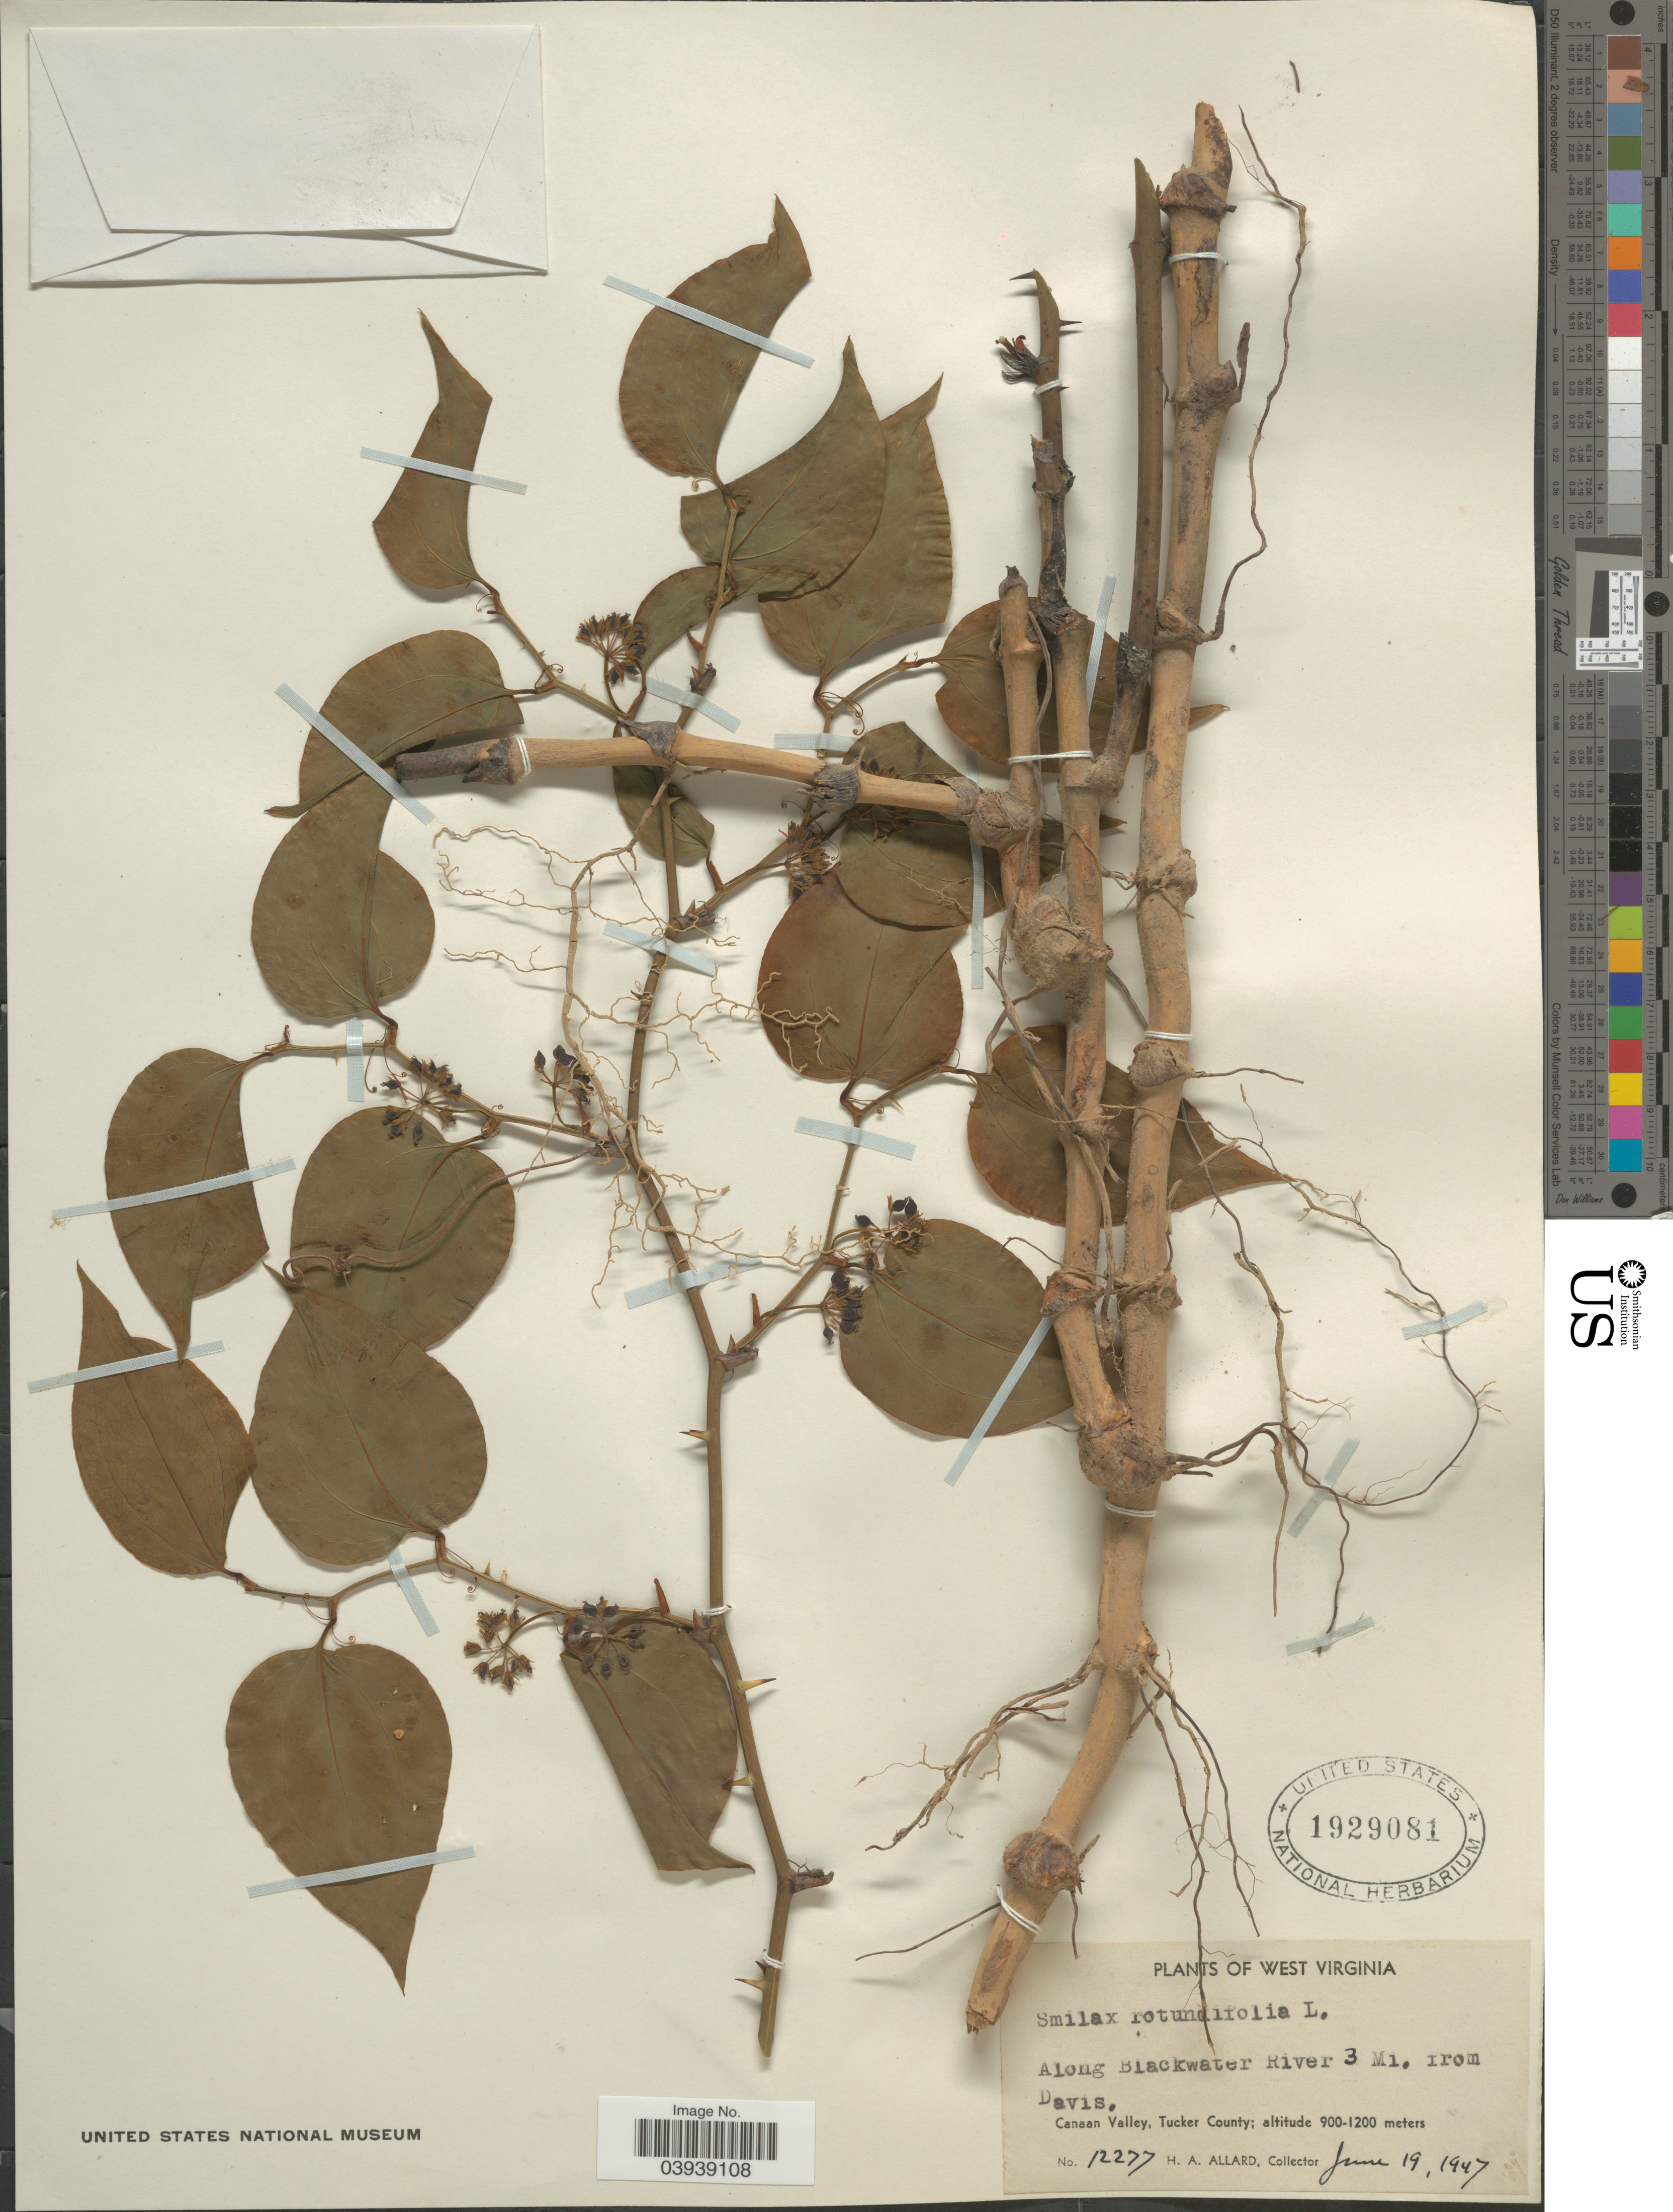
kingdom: Plantae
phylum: Tracheophyta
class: Liliopsida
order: Liliales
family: Smilacaceae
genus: Smilax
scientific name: Smilax rotundifolia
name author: L.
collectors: H. A. Allard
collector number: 12277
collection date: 1947-06-19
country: United States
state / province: West Virginia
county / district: Tucker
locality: Along Blackwater River 3 Mi. from Davis. Canaan Valley, Tucker County.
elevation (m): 900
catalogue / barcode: US 1929081